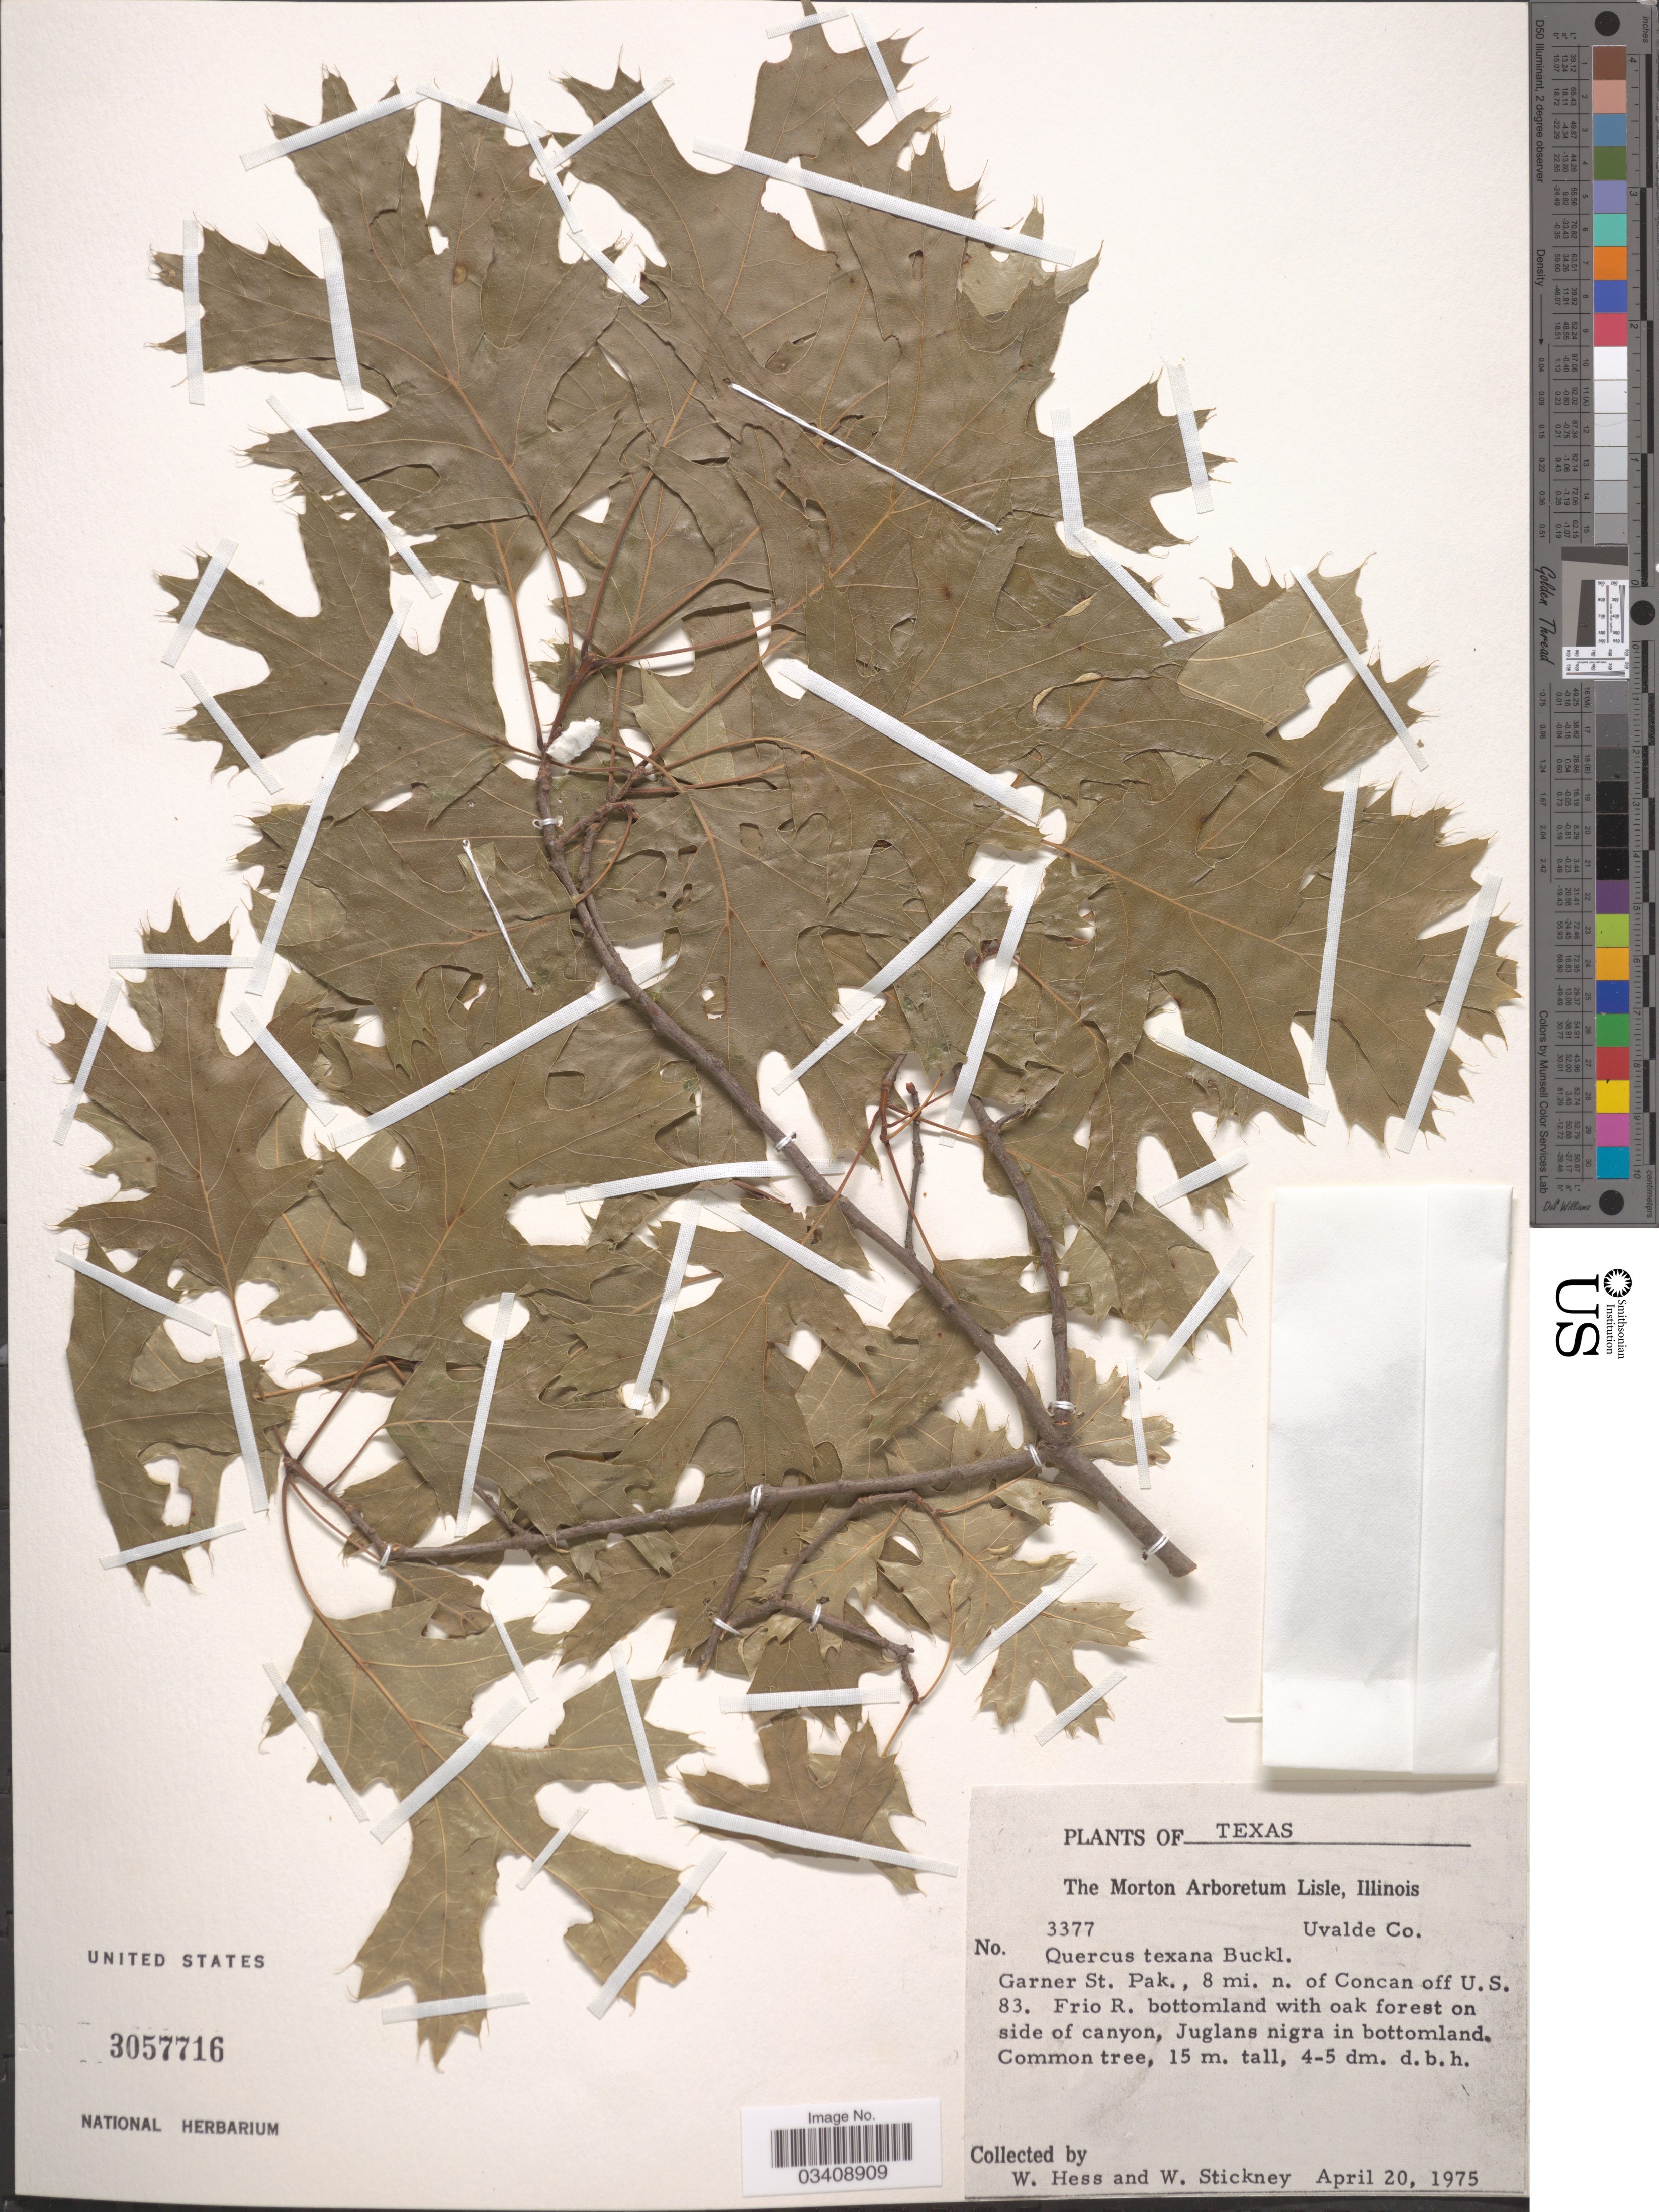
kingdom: Plantae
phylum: Tracheophyta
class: Magnoliopsida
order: Fagales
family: Fagaceae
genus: Quercus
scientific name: Quercus texana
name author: Buckley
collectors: W. Hess & W. Stickney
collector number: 3377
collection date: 1975-04-20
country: United States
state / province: Texas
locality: Uvalde off U.S. Garner St. Pak, 8 mi. n. of Concan off U.S. 83. Frio R. bottomland with oak forest on side of canyon, Juglans nigra in bottomland.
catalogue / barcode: US 3057716